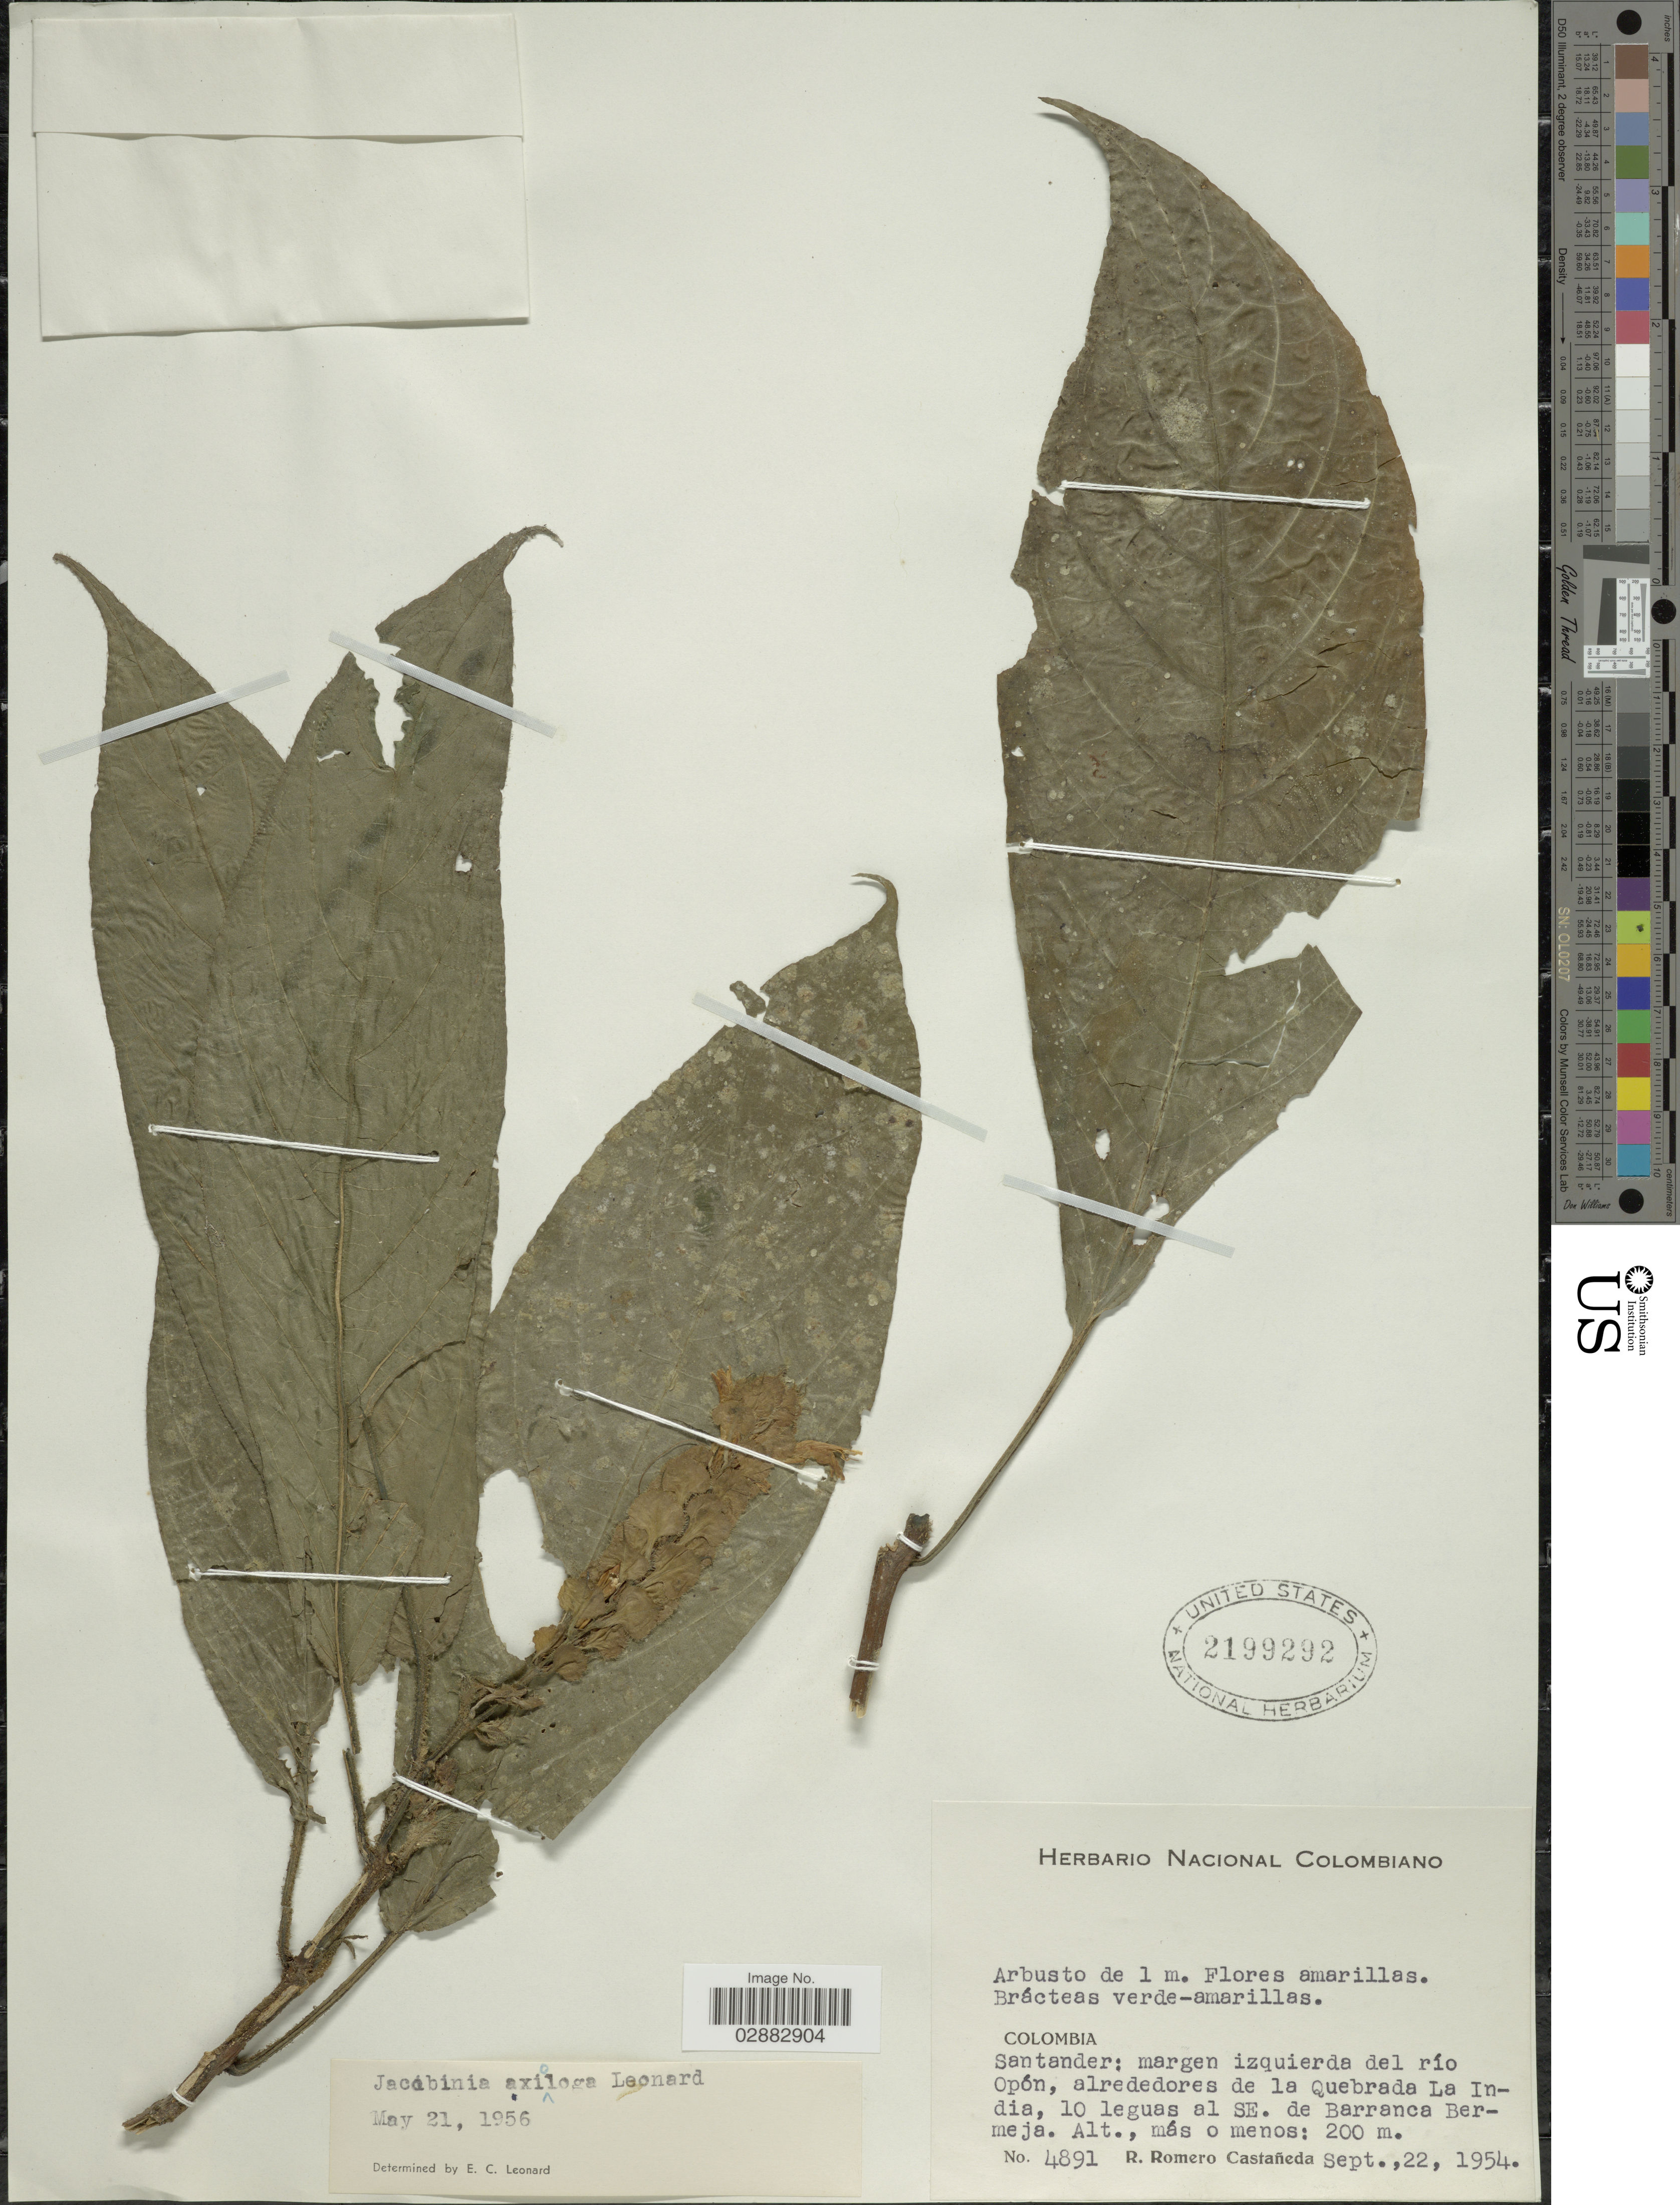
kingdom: Plantae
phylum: Tracheophyta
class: Magnoliopsida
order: Lamiales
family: Acanthaceae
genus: Jacobinia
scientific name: Jacobinia axiologa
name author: Leonard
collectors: R. Romero Castañeda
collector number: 4891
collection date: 1954-09-22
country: Colombia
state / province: Santander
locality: Margen izquierda del río Opón, alrededores de la Quebrada La India, 10 leguas al SE. de Barranca Bermeja.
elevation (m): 200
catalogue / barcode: US 2199292